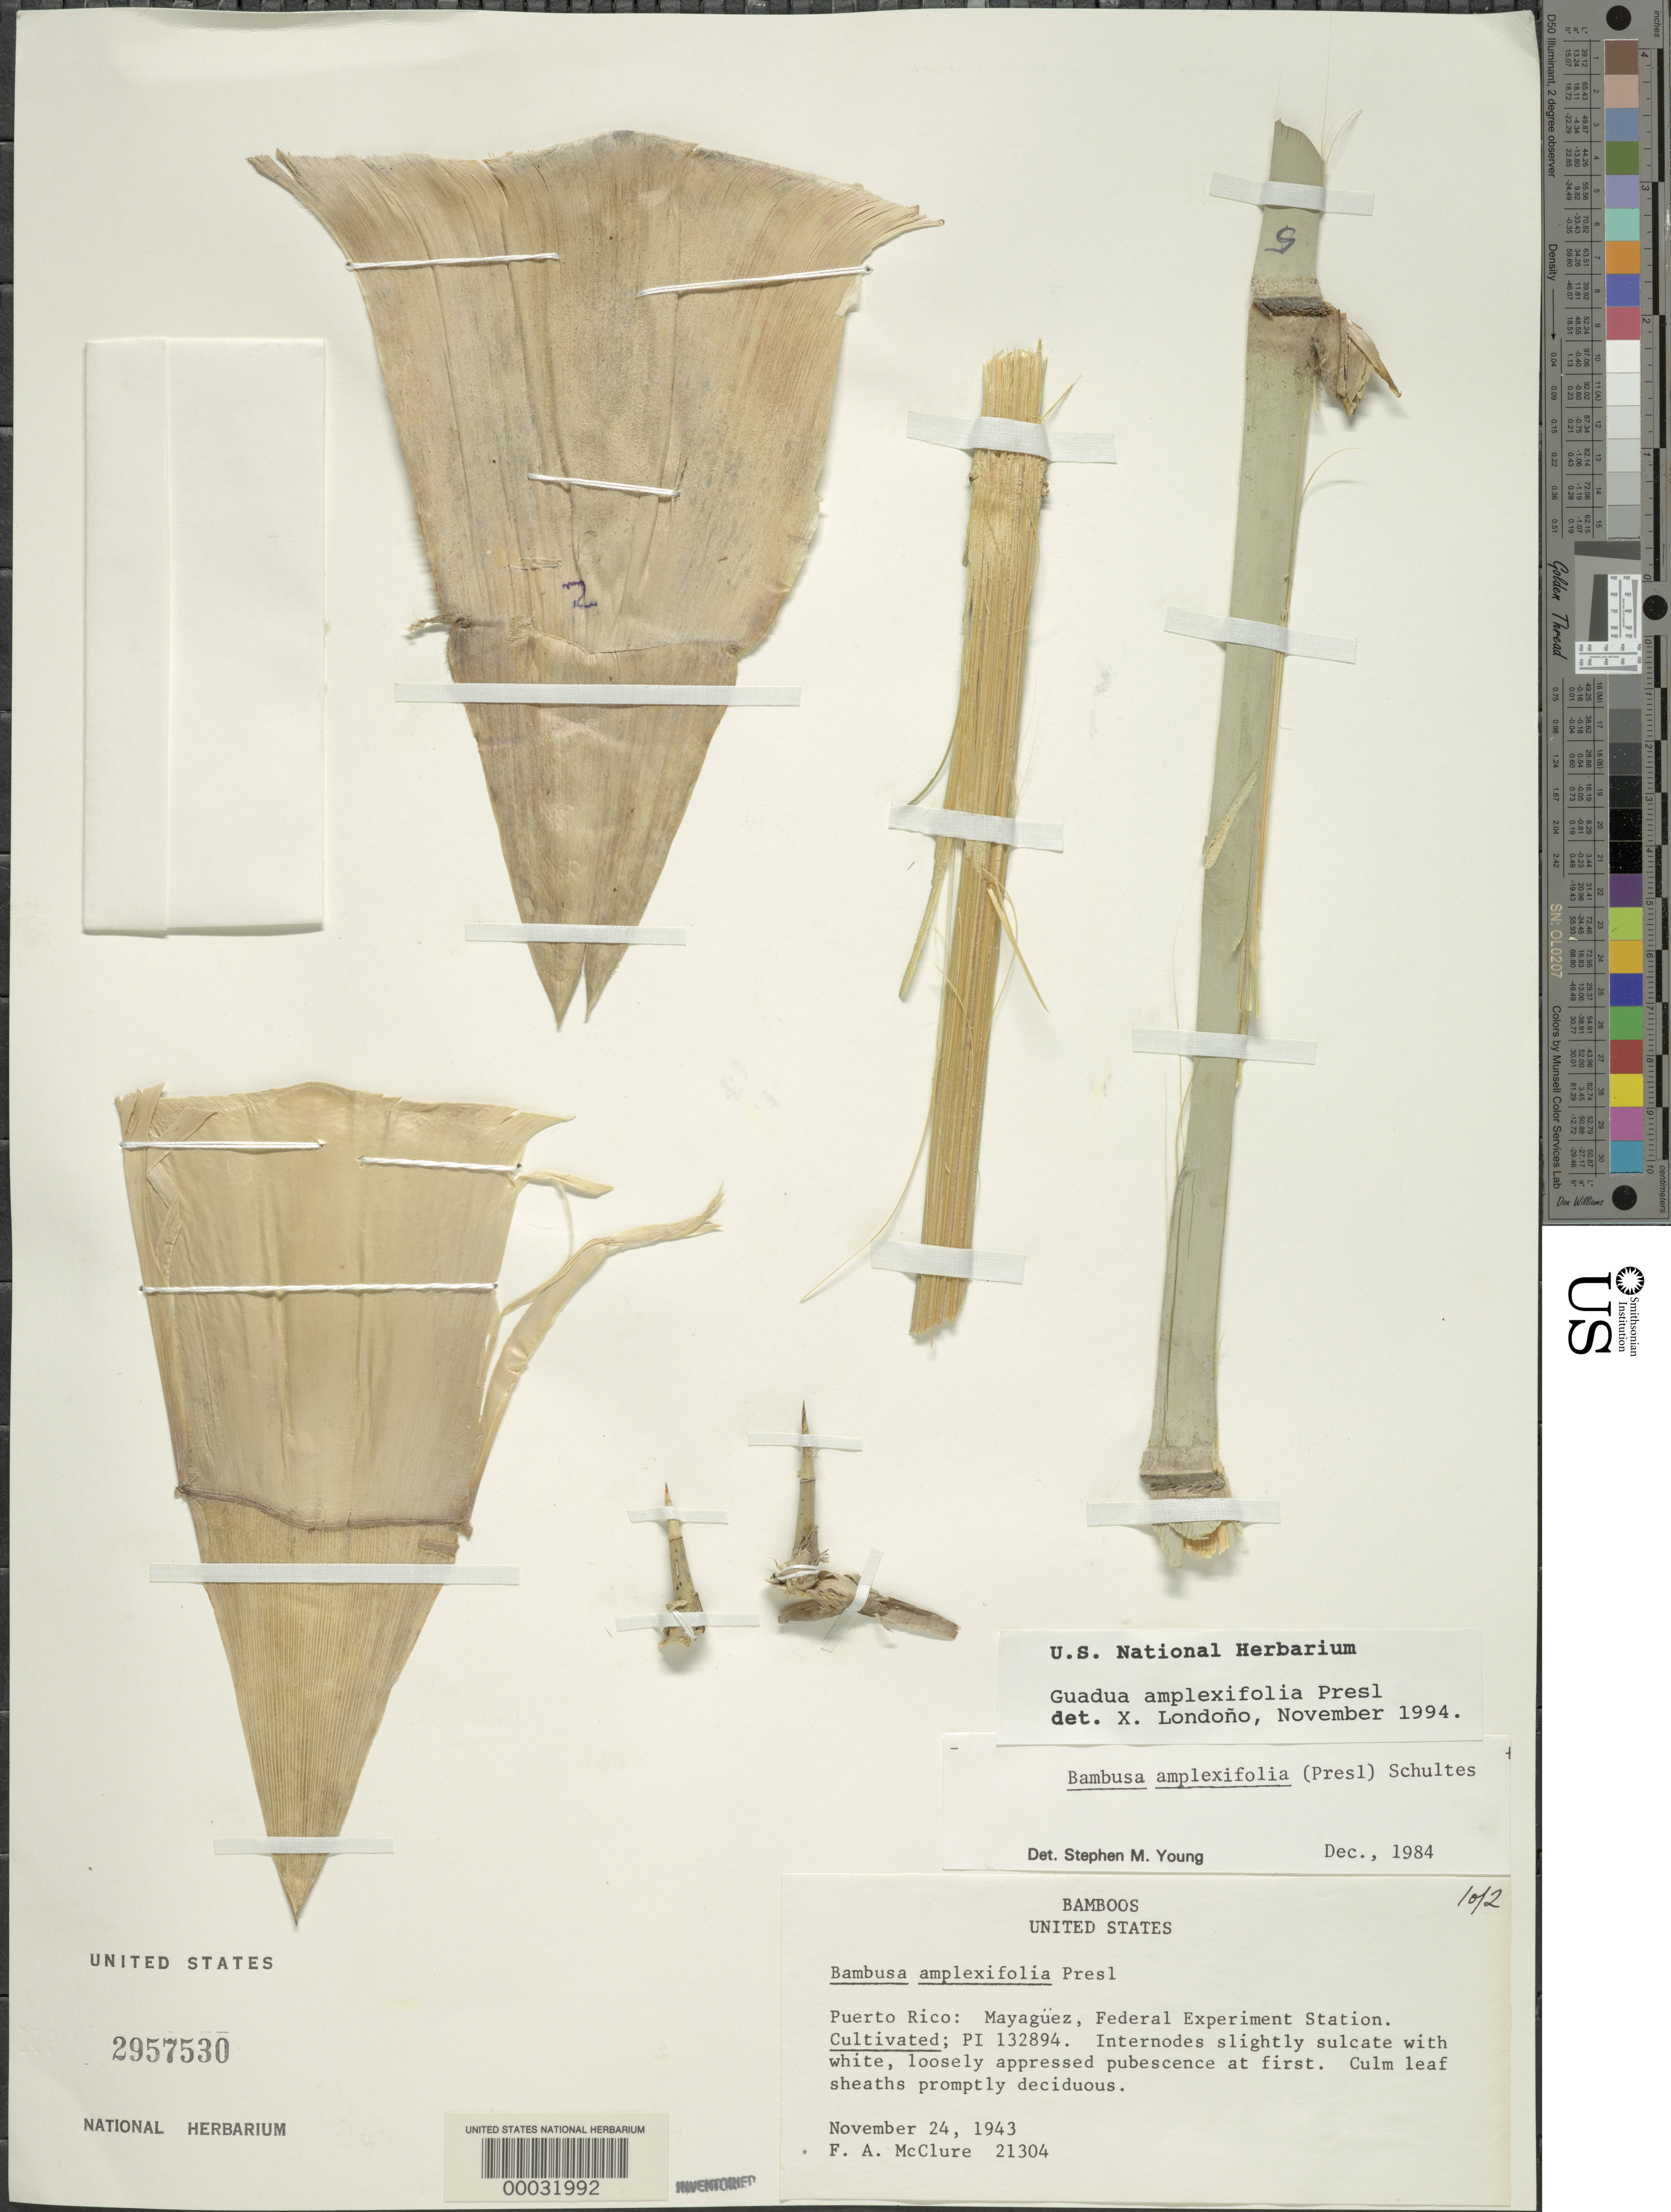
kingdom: Plantae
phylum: Tracheophyta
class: Liliopsida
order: Poales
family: Poaceae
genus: Guadua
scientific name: Guadua amplexifolia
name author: J. Presl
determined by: Londoño, X., (TULV), Jardin Botanico "Juan Maria Cespedes"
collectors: F. A. McClure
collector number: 21304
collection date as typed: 24 Nov 1943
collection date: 1943-11-24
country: Puerto Rico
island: Greater Antilles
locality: Fed. expt. sta., mayaguez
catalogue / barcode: US 2957530